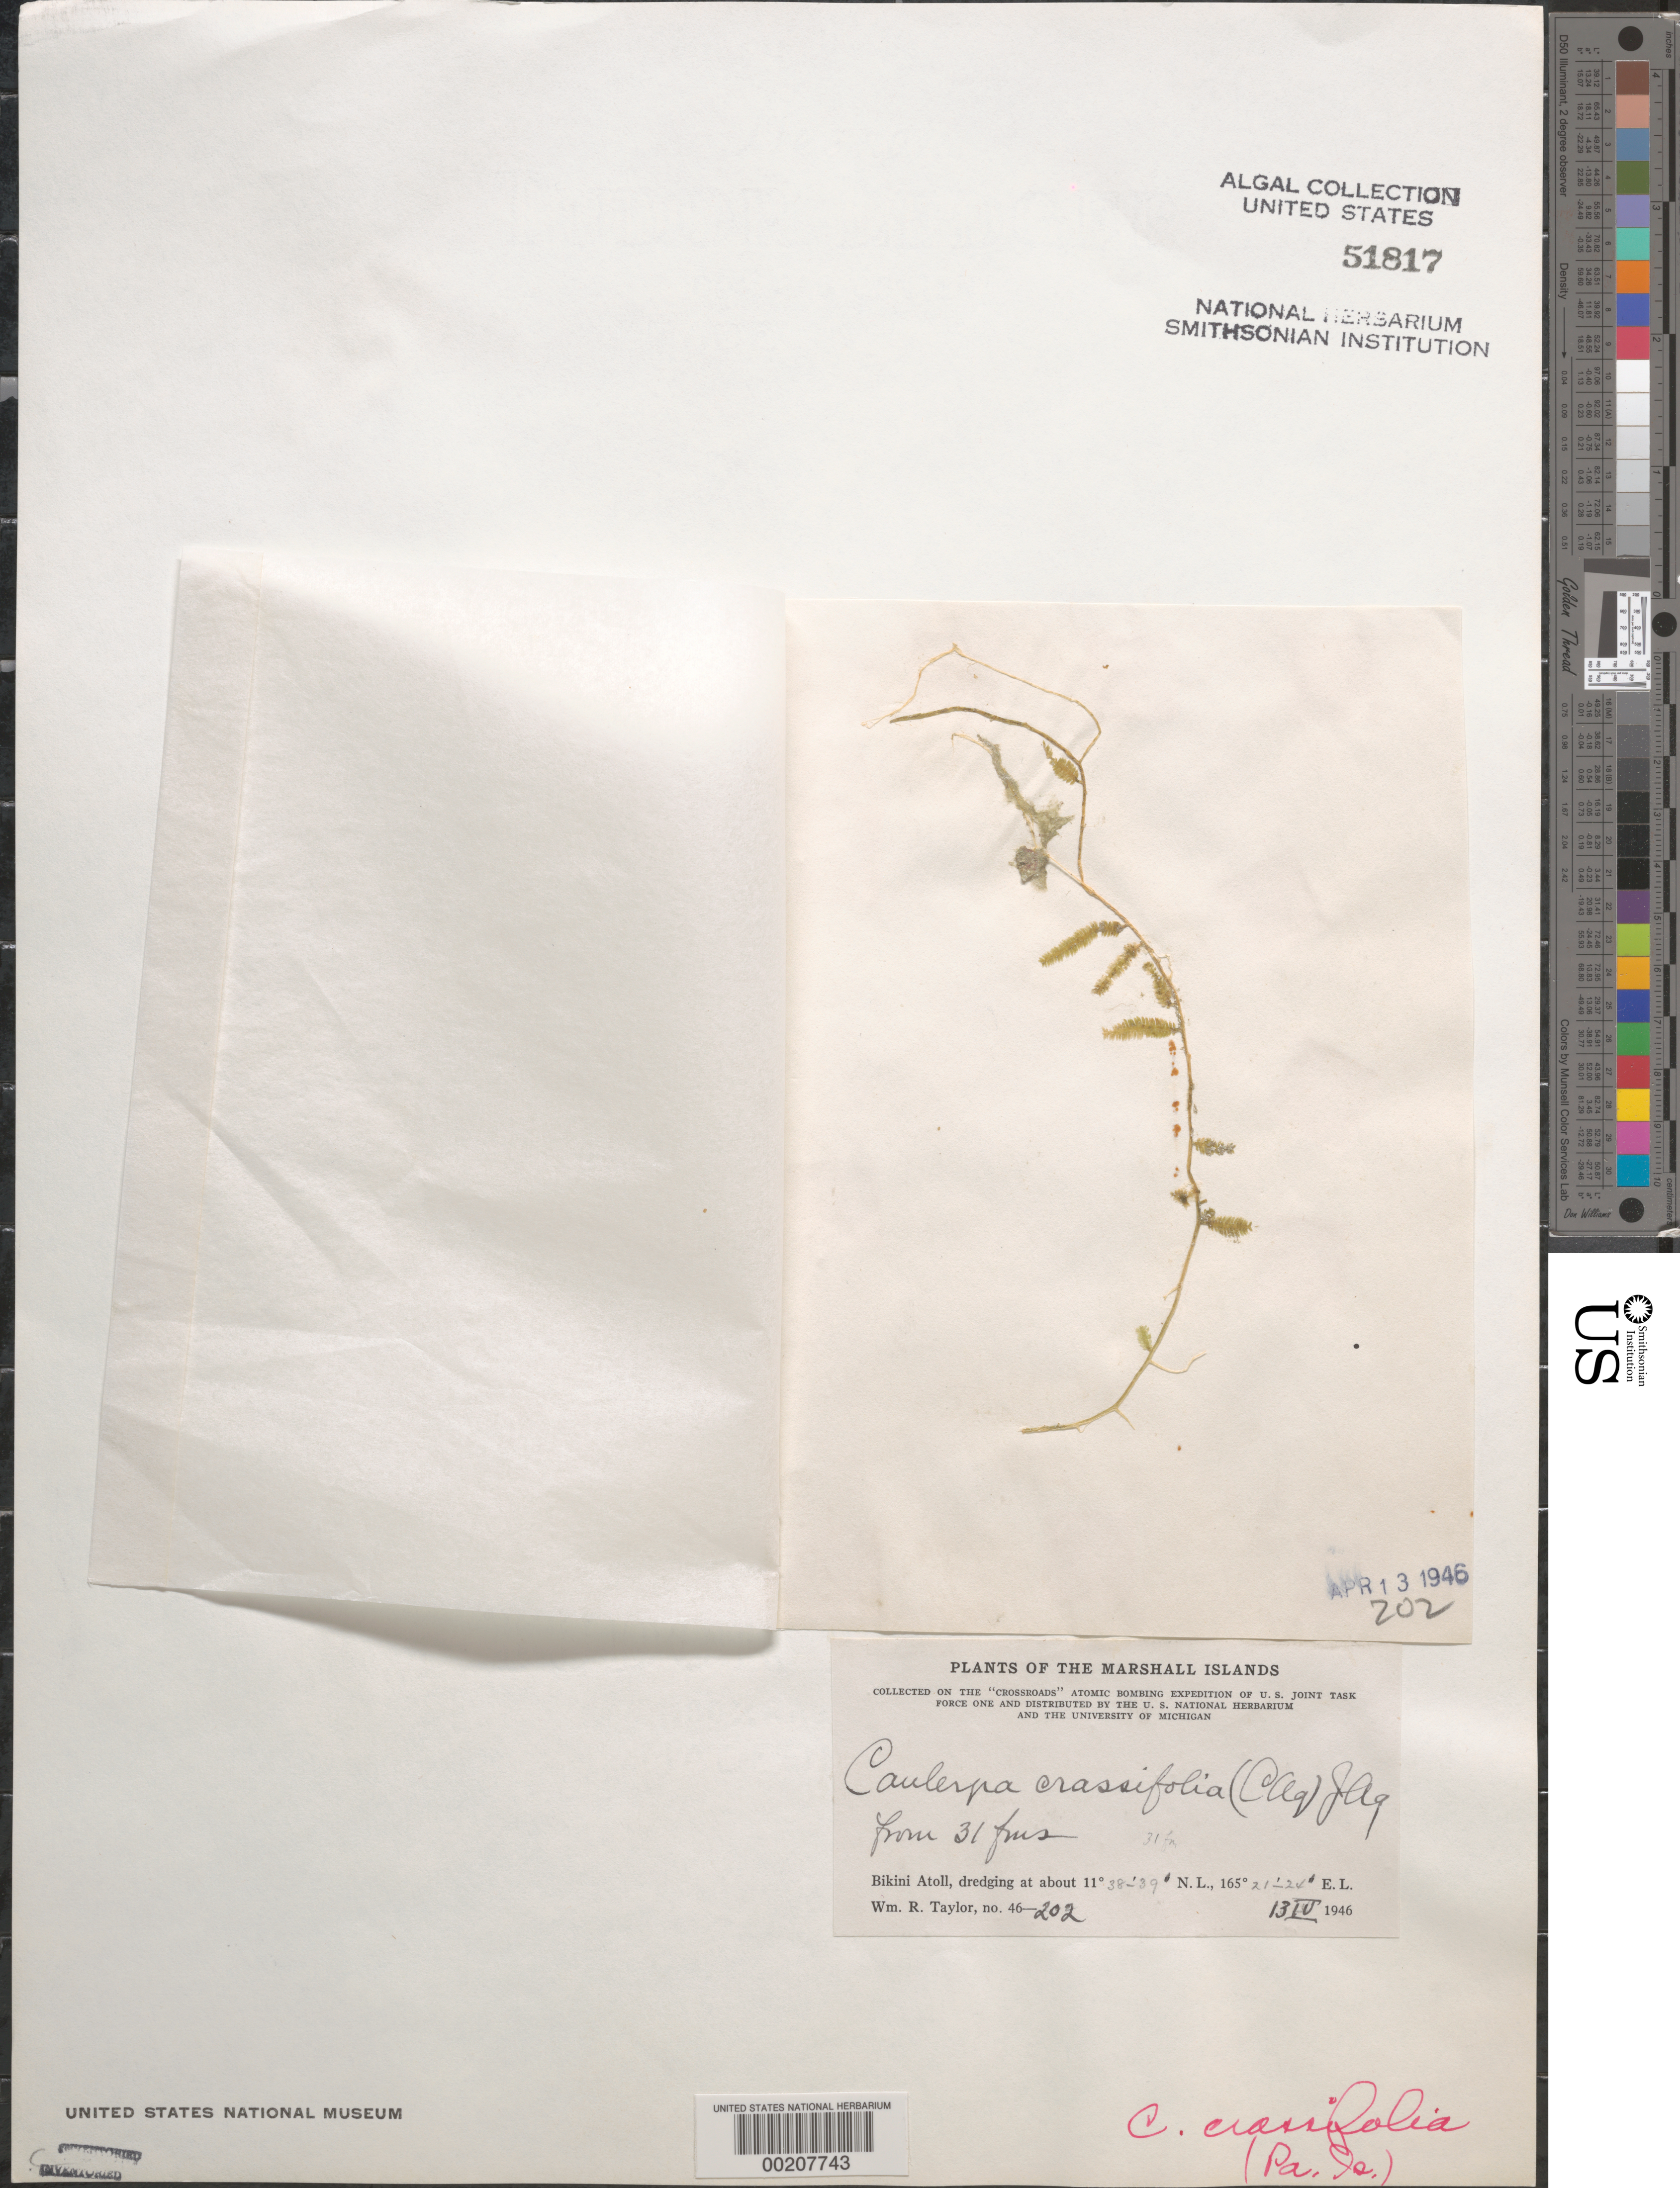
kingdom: Plantae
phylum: Chlorophyta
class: Ulvophyceae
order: Cladophorales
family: Cladophoraceae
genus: Cladophora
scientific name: Cladophora glomerata var. crassior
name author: (C. Agardh) C. Hoek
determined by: Algae name updating Project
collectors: W. R. Taylor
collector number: WRT 46-202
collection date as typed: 13 Apr 1946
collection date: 1946-04-13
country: Marshall Islands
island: Bikini Atoll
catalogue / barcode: US 51817